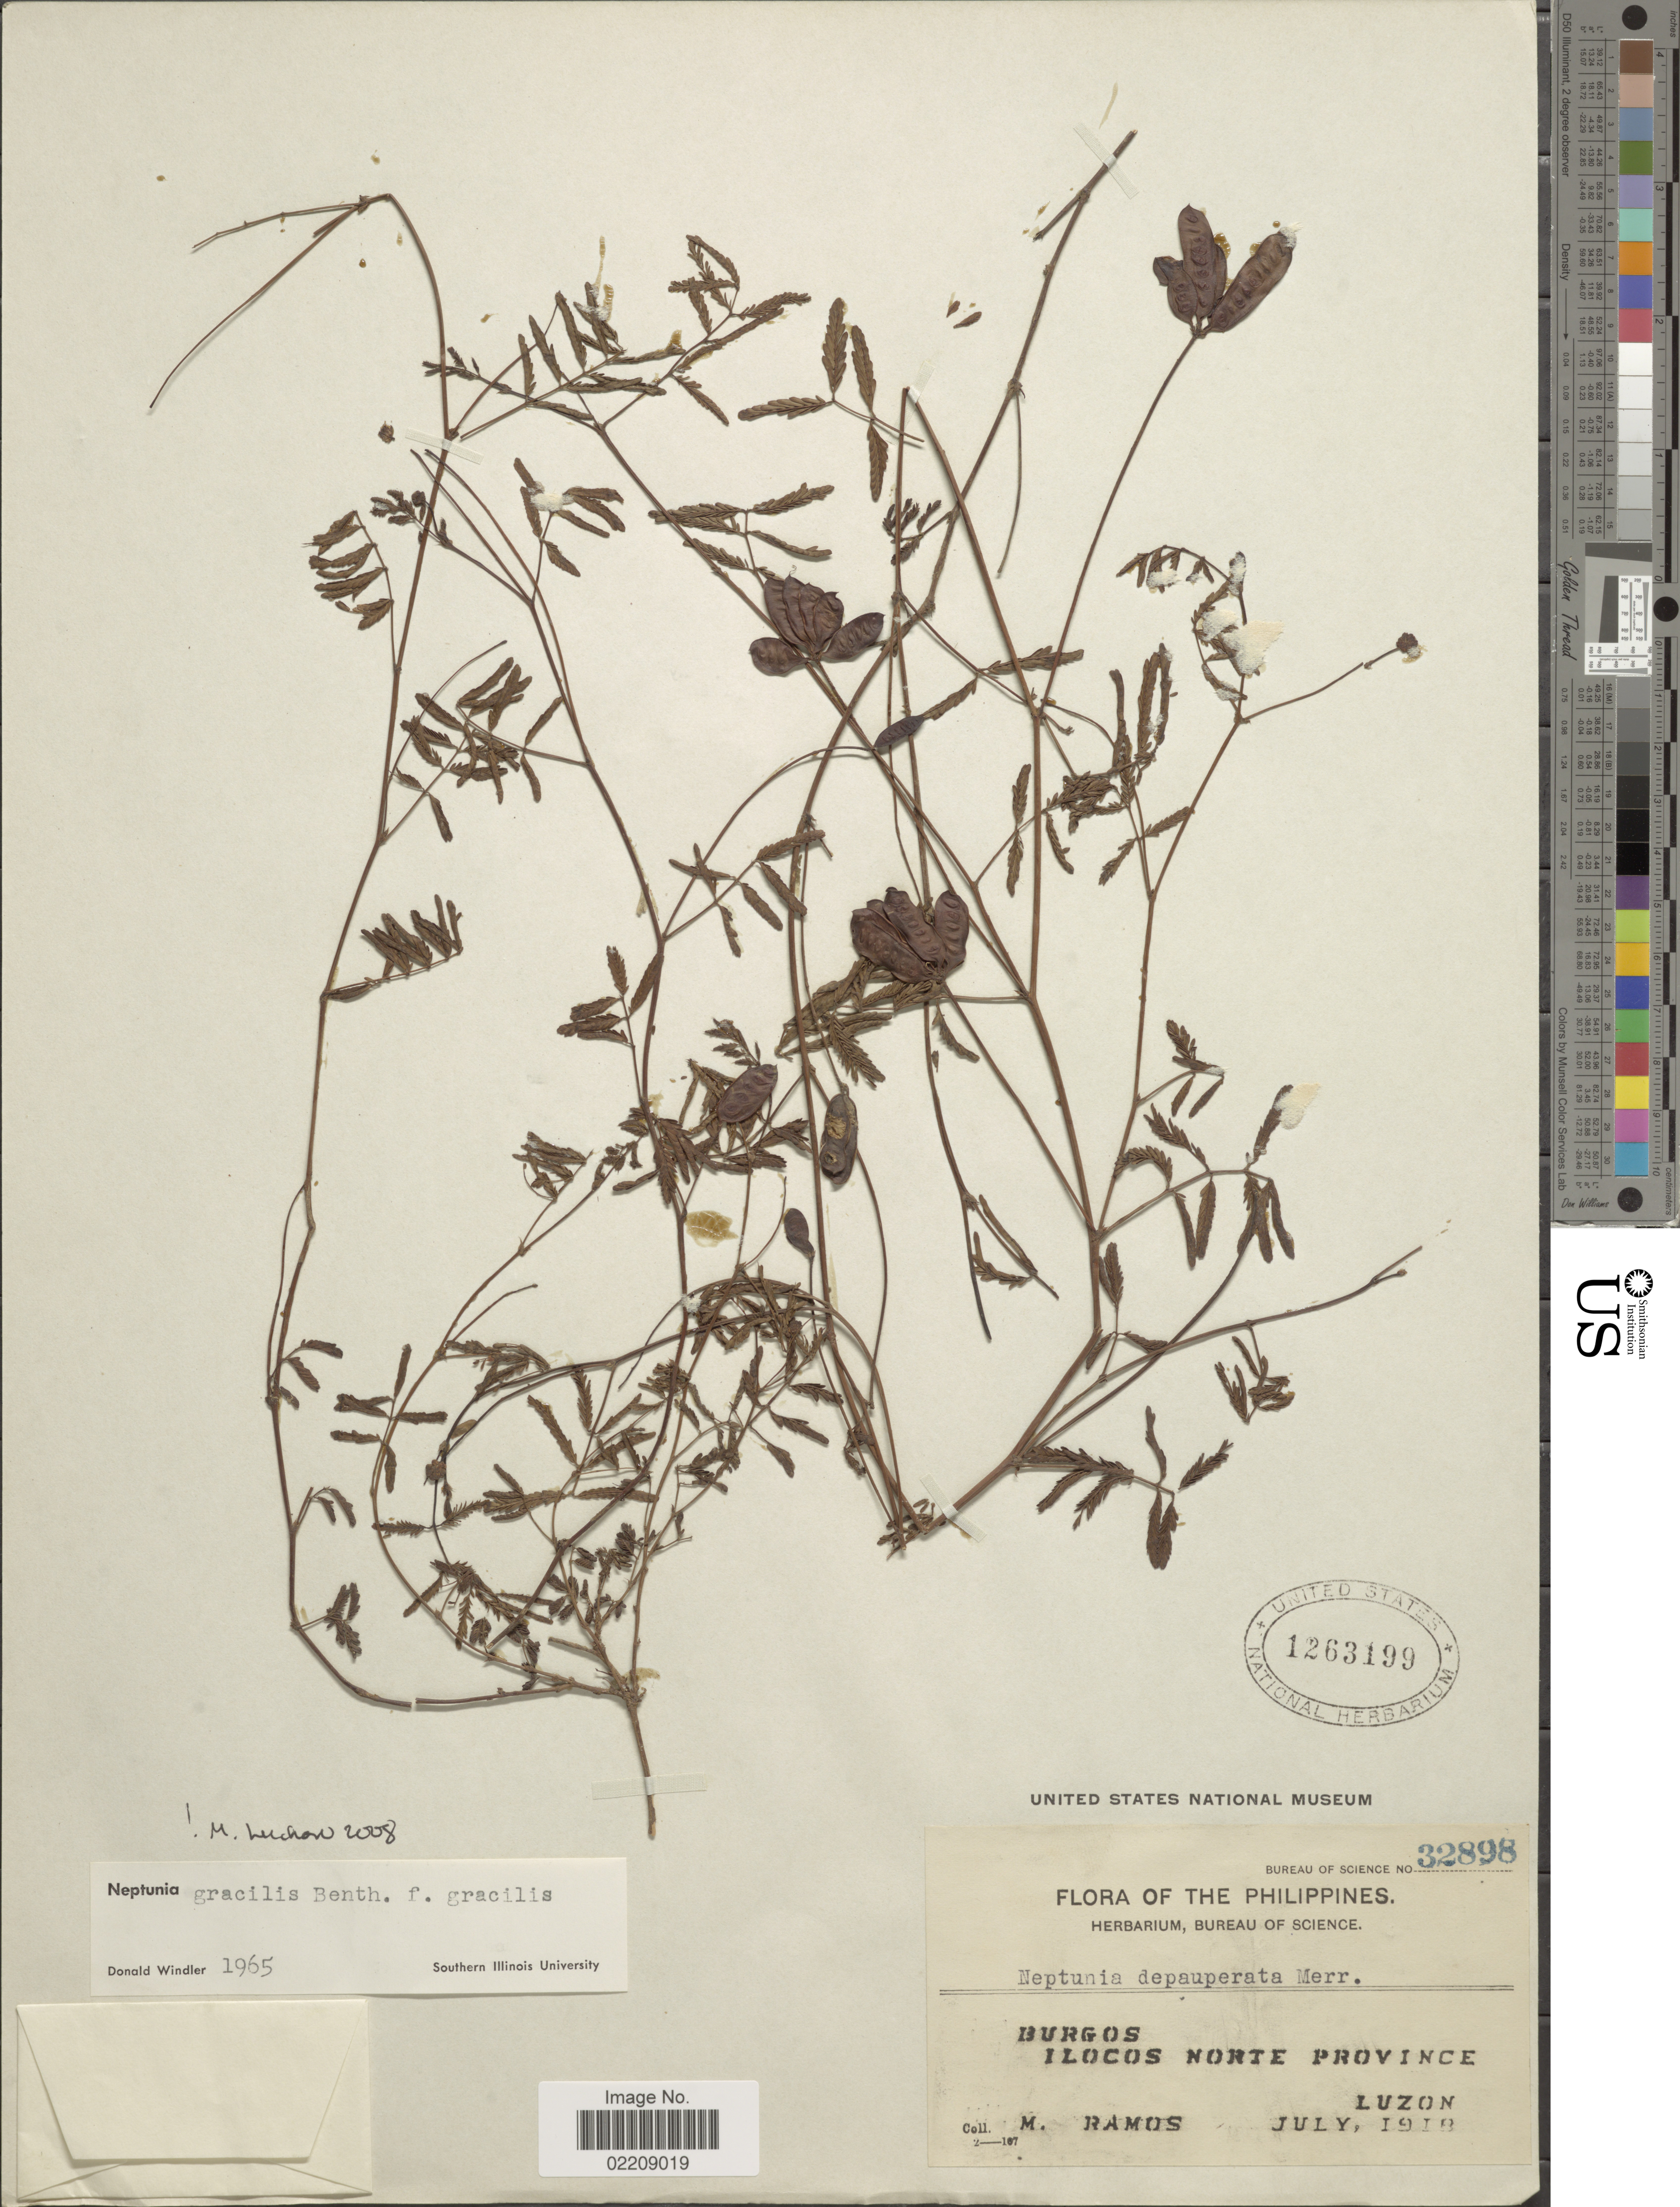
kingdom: Plantae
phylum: Tracheophyta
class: Magnoliopsida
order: Fabales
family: Fabaceae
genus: Neptunia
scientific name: Neptunia gracilis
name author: Benth.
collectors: M. Ramos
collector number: Bureau of Science 32898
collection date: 1918-07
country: Philippines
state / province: Ilocos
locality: Burgos Ilocos norte province, Luzon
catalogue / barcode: US 1263199